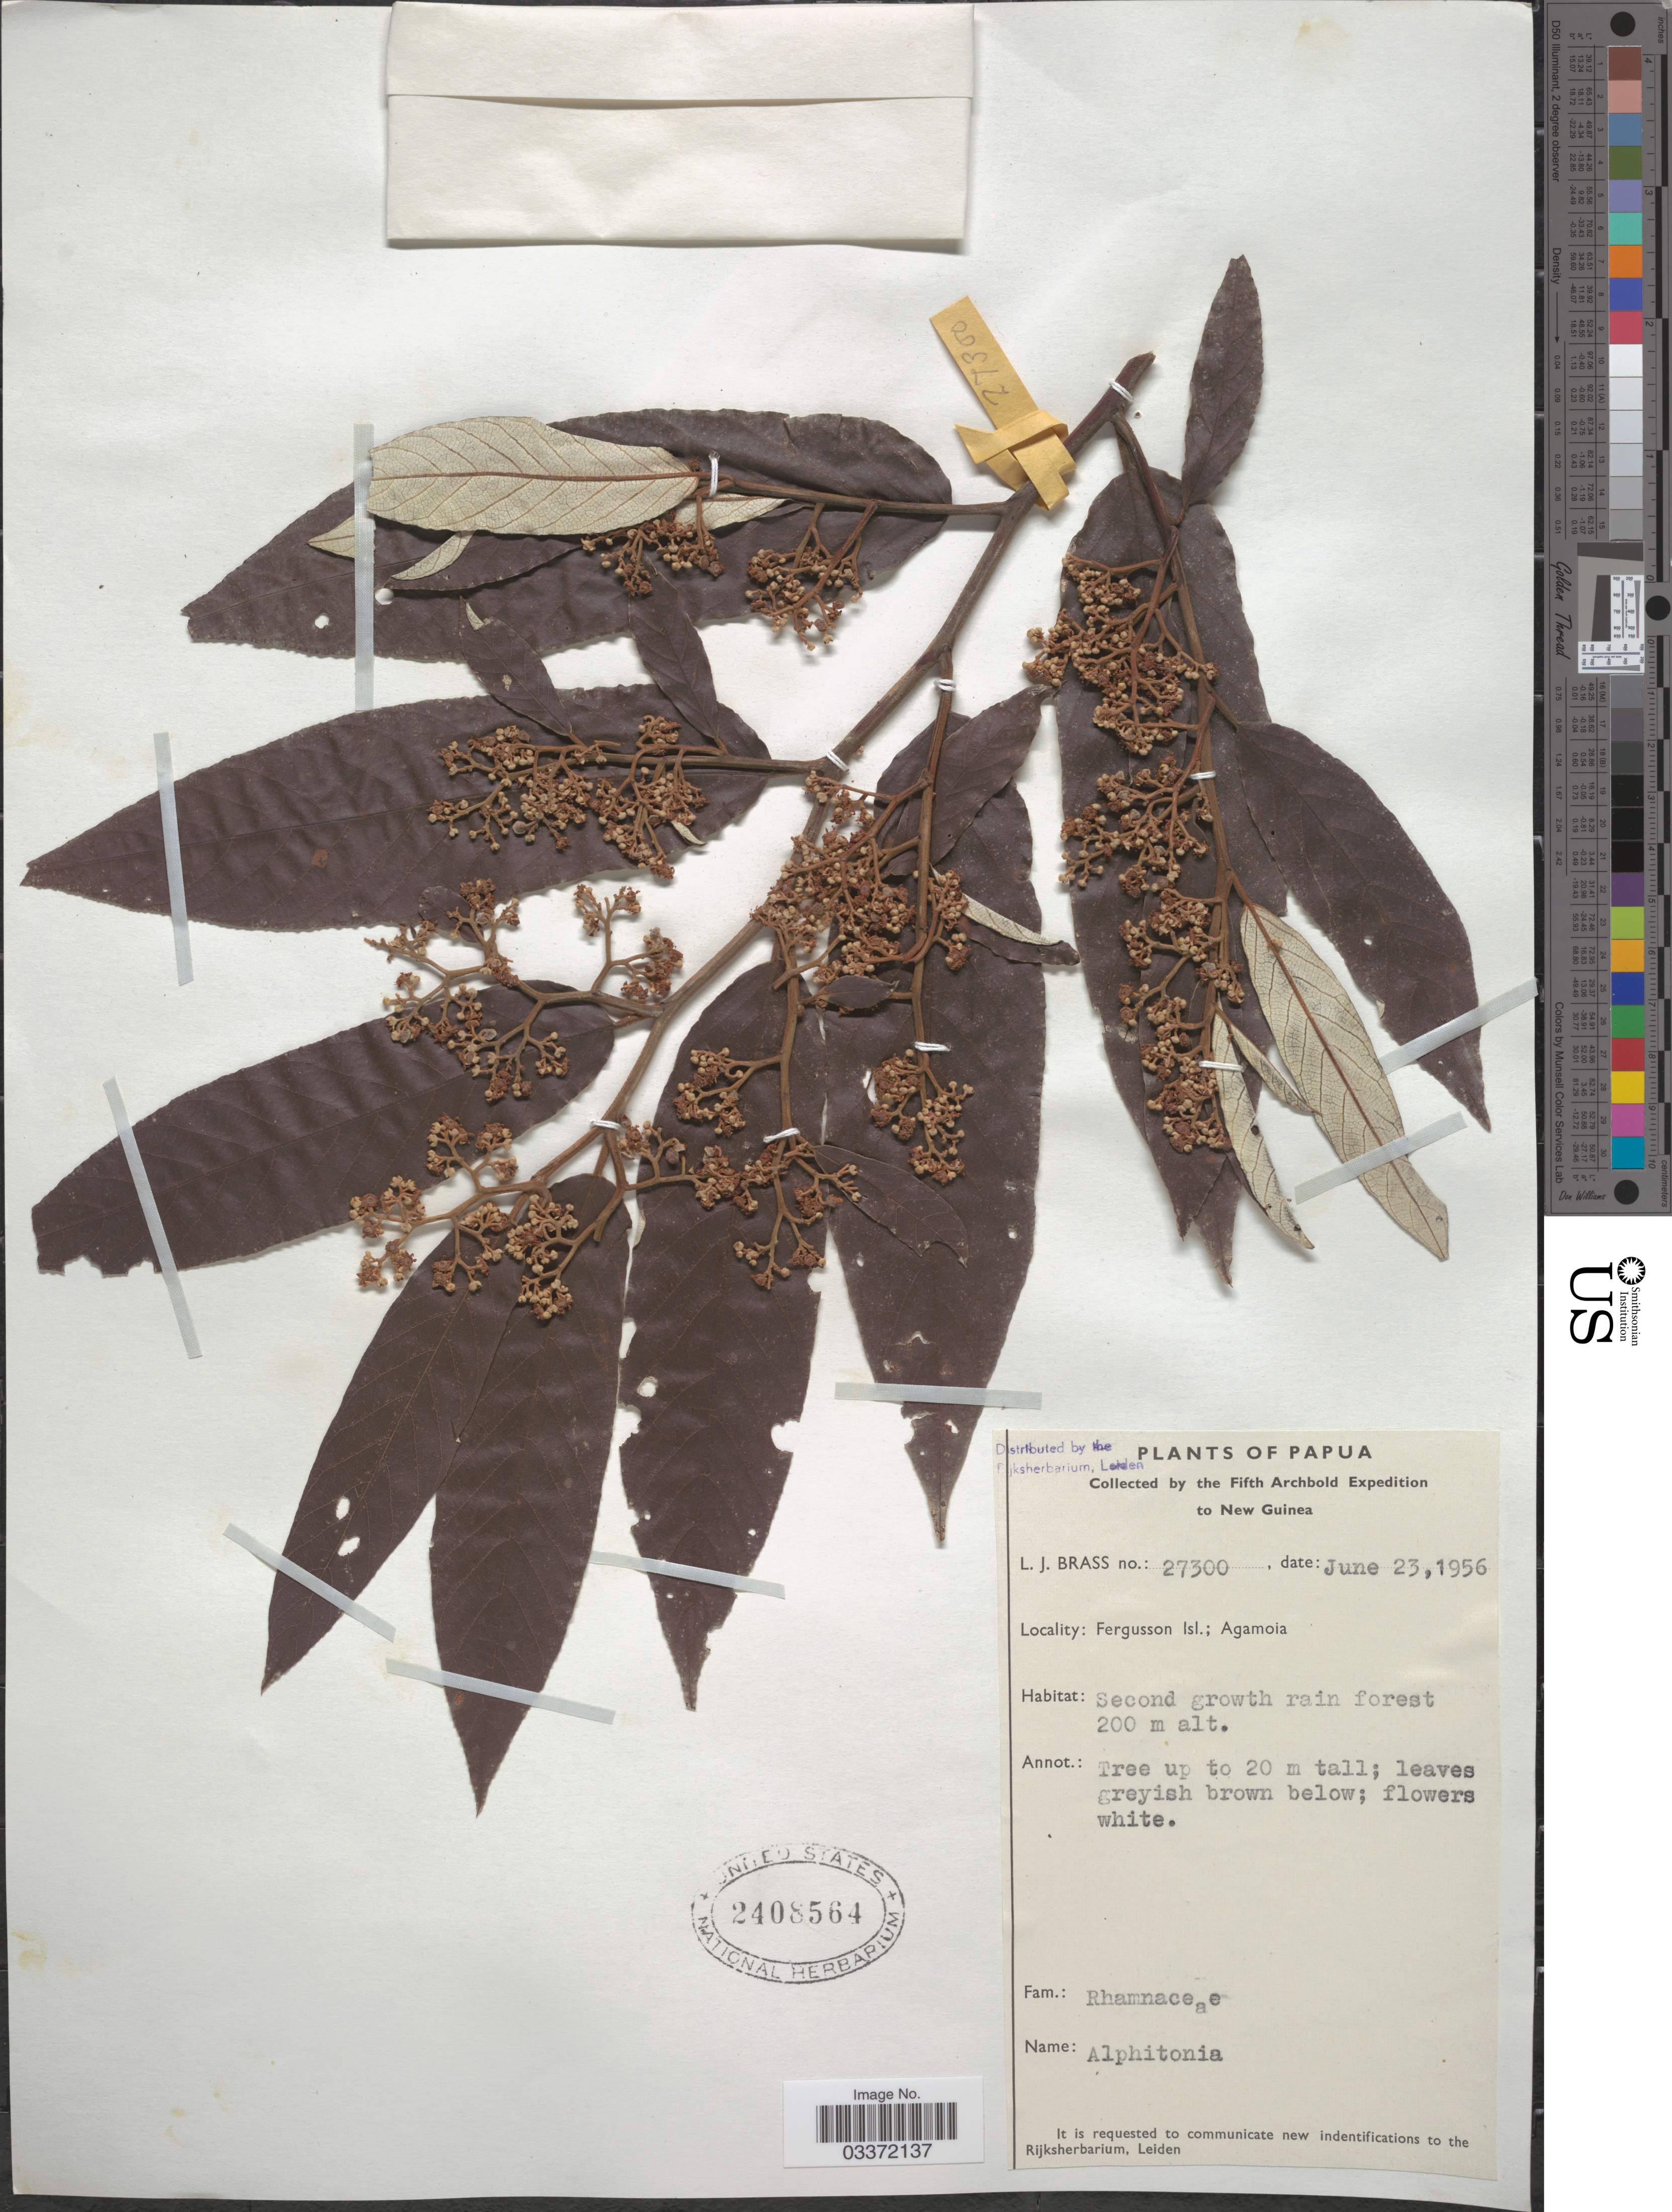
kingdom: Plantae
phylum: Tracheophyta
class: Magnoliopsida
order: Rosales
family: Rhamnaceae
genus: Alphitonia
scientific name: Alphitonia sp.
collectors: L. J. Brass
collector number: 27300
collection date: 1956-06-23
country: Papua New Guinea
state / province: Milne Bay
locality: Papua, New Guinea, Fergusson Isl.; Agamoia.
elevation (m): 200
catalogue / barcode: US 2408564